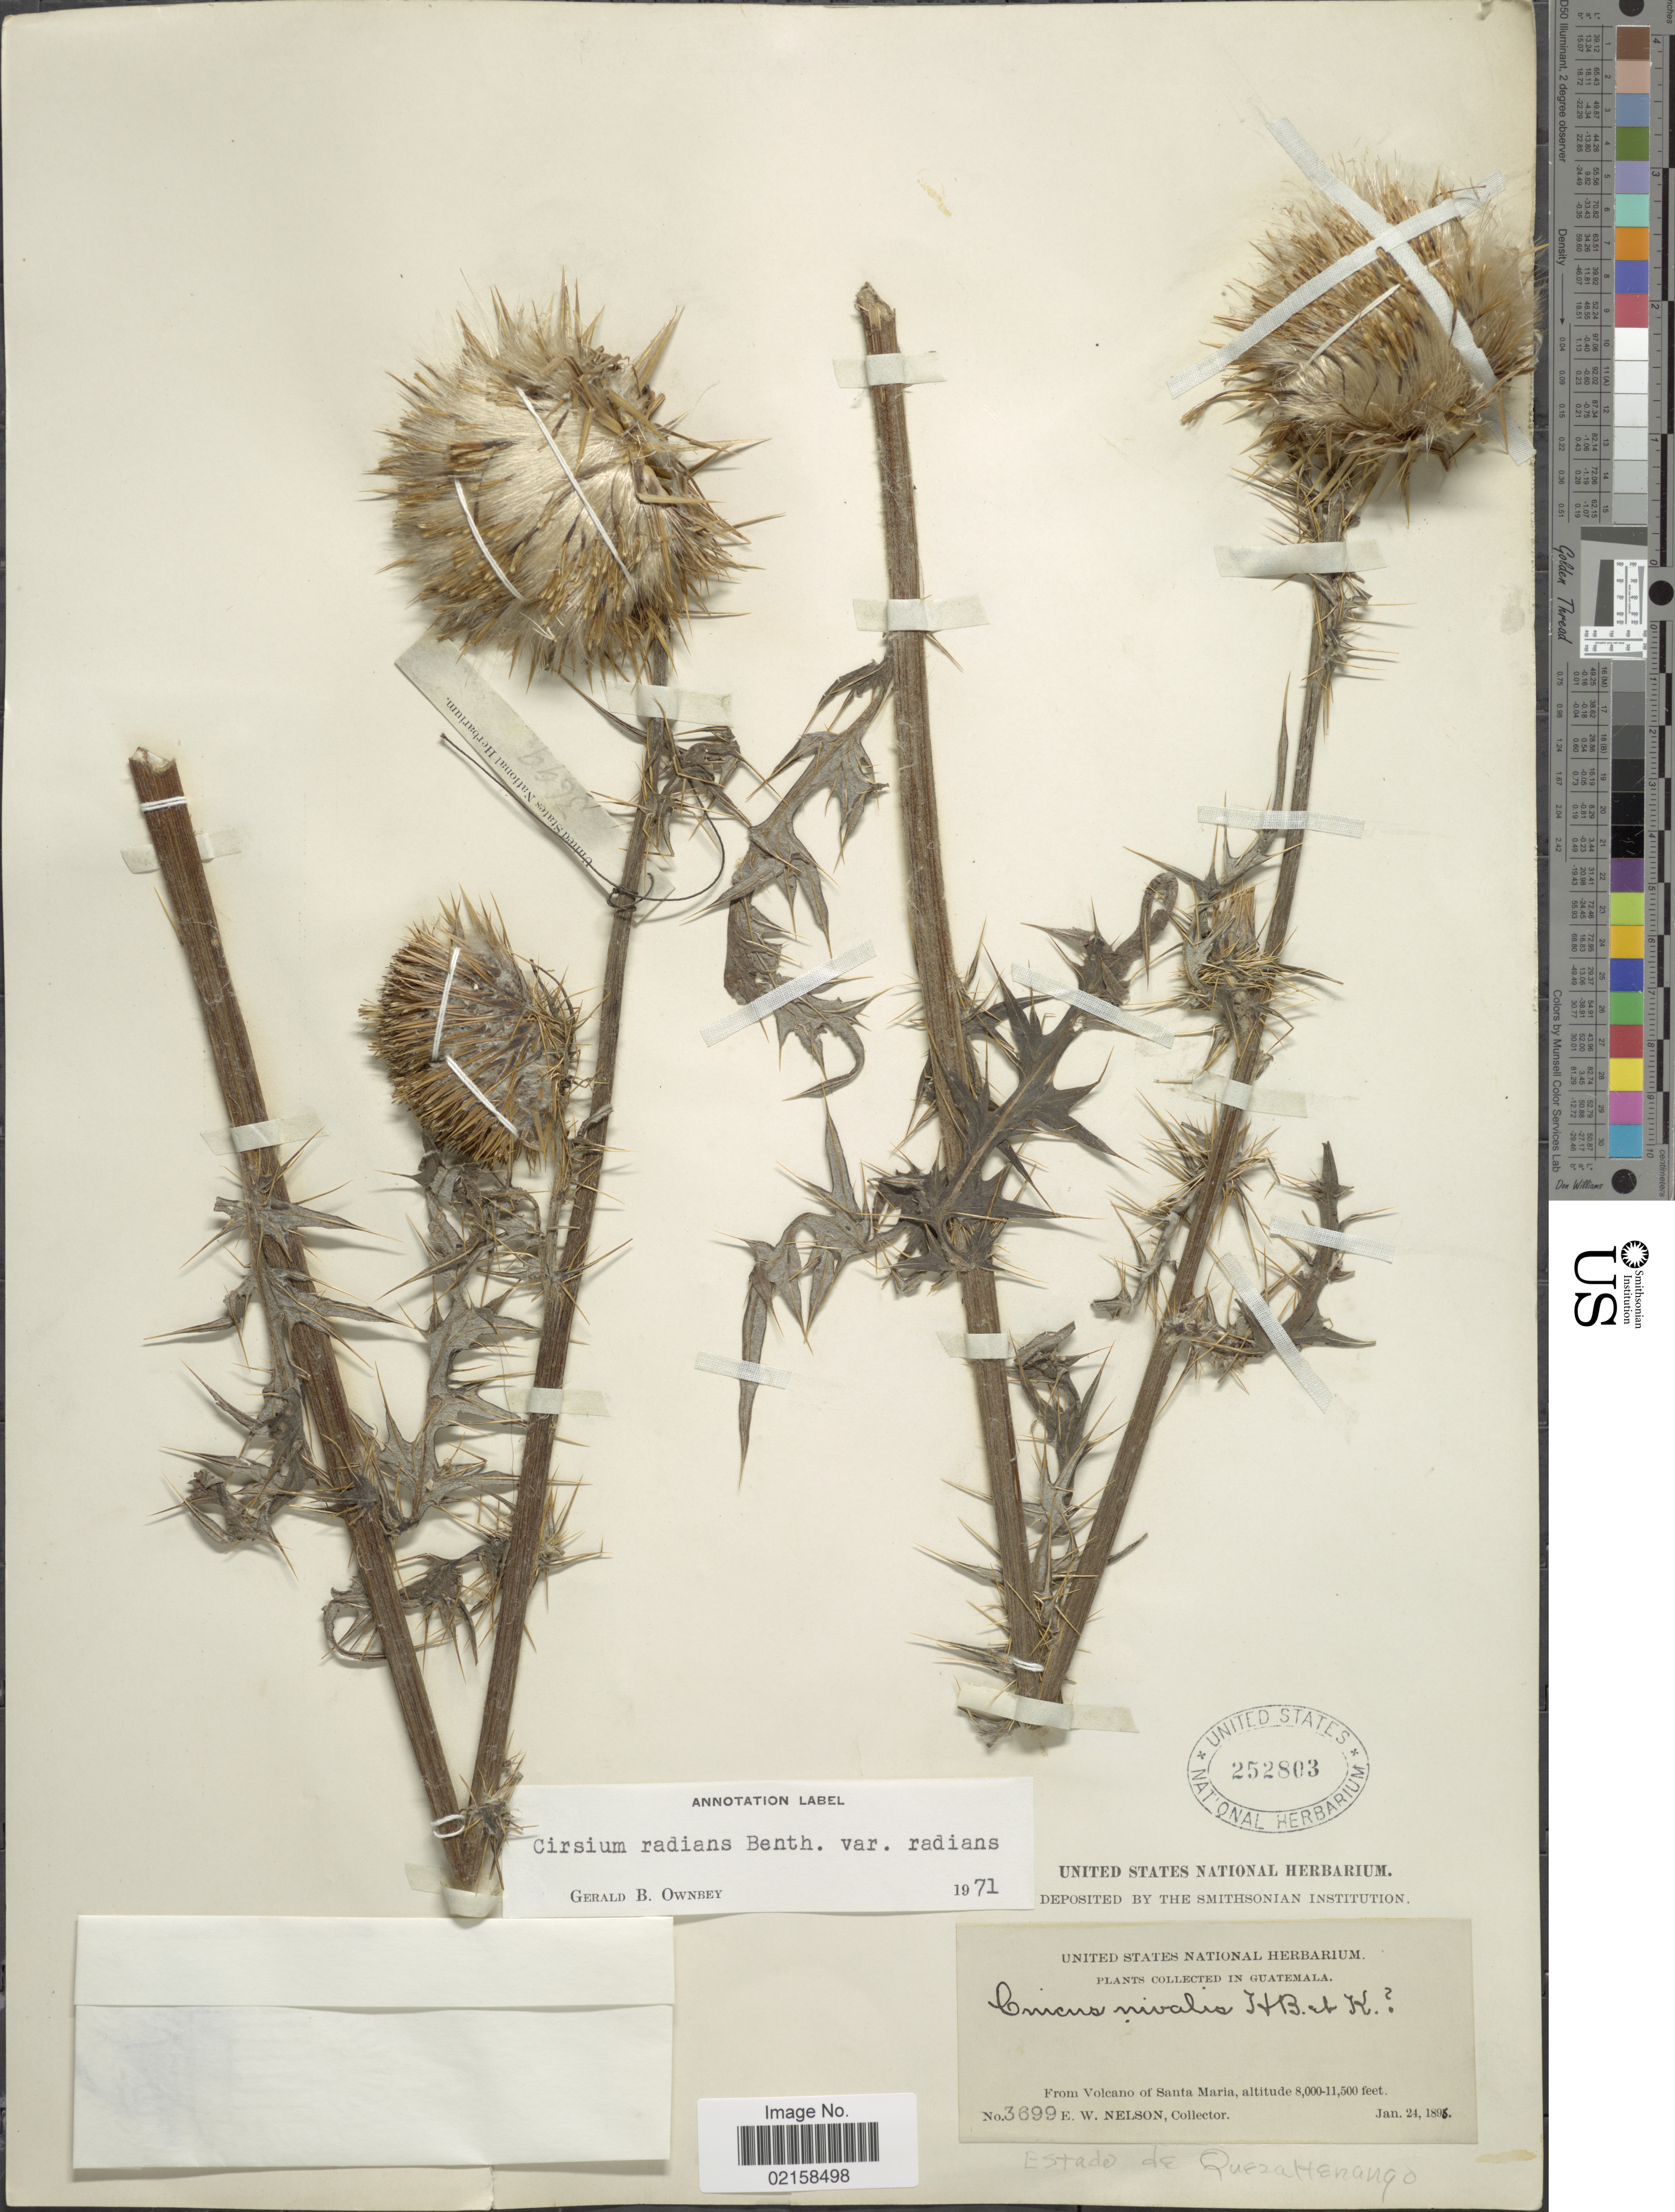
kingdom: Plantae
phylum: Tracheophyta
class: Magnoliopsida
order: Asterales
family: Asteraceae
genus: Cirsium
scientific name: Cirsium radians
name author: Benth.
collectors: E. W. Nelson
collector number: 3699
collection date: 1896-01-24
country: Guatemala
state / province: Quetzaltenango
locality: From Volcano of Santa Maria.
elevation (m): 2438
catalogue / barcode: US 252803